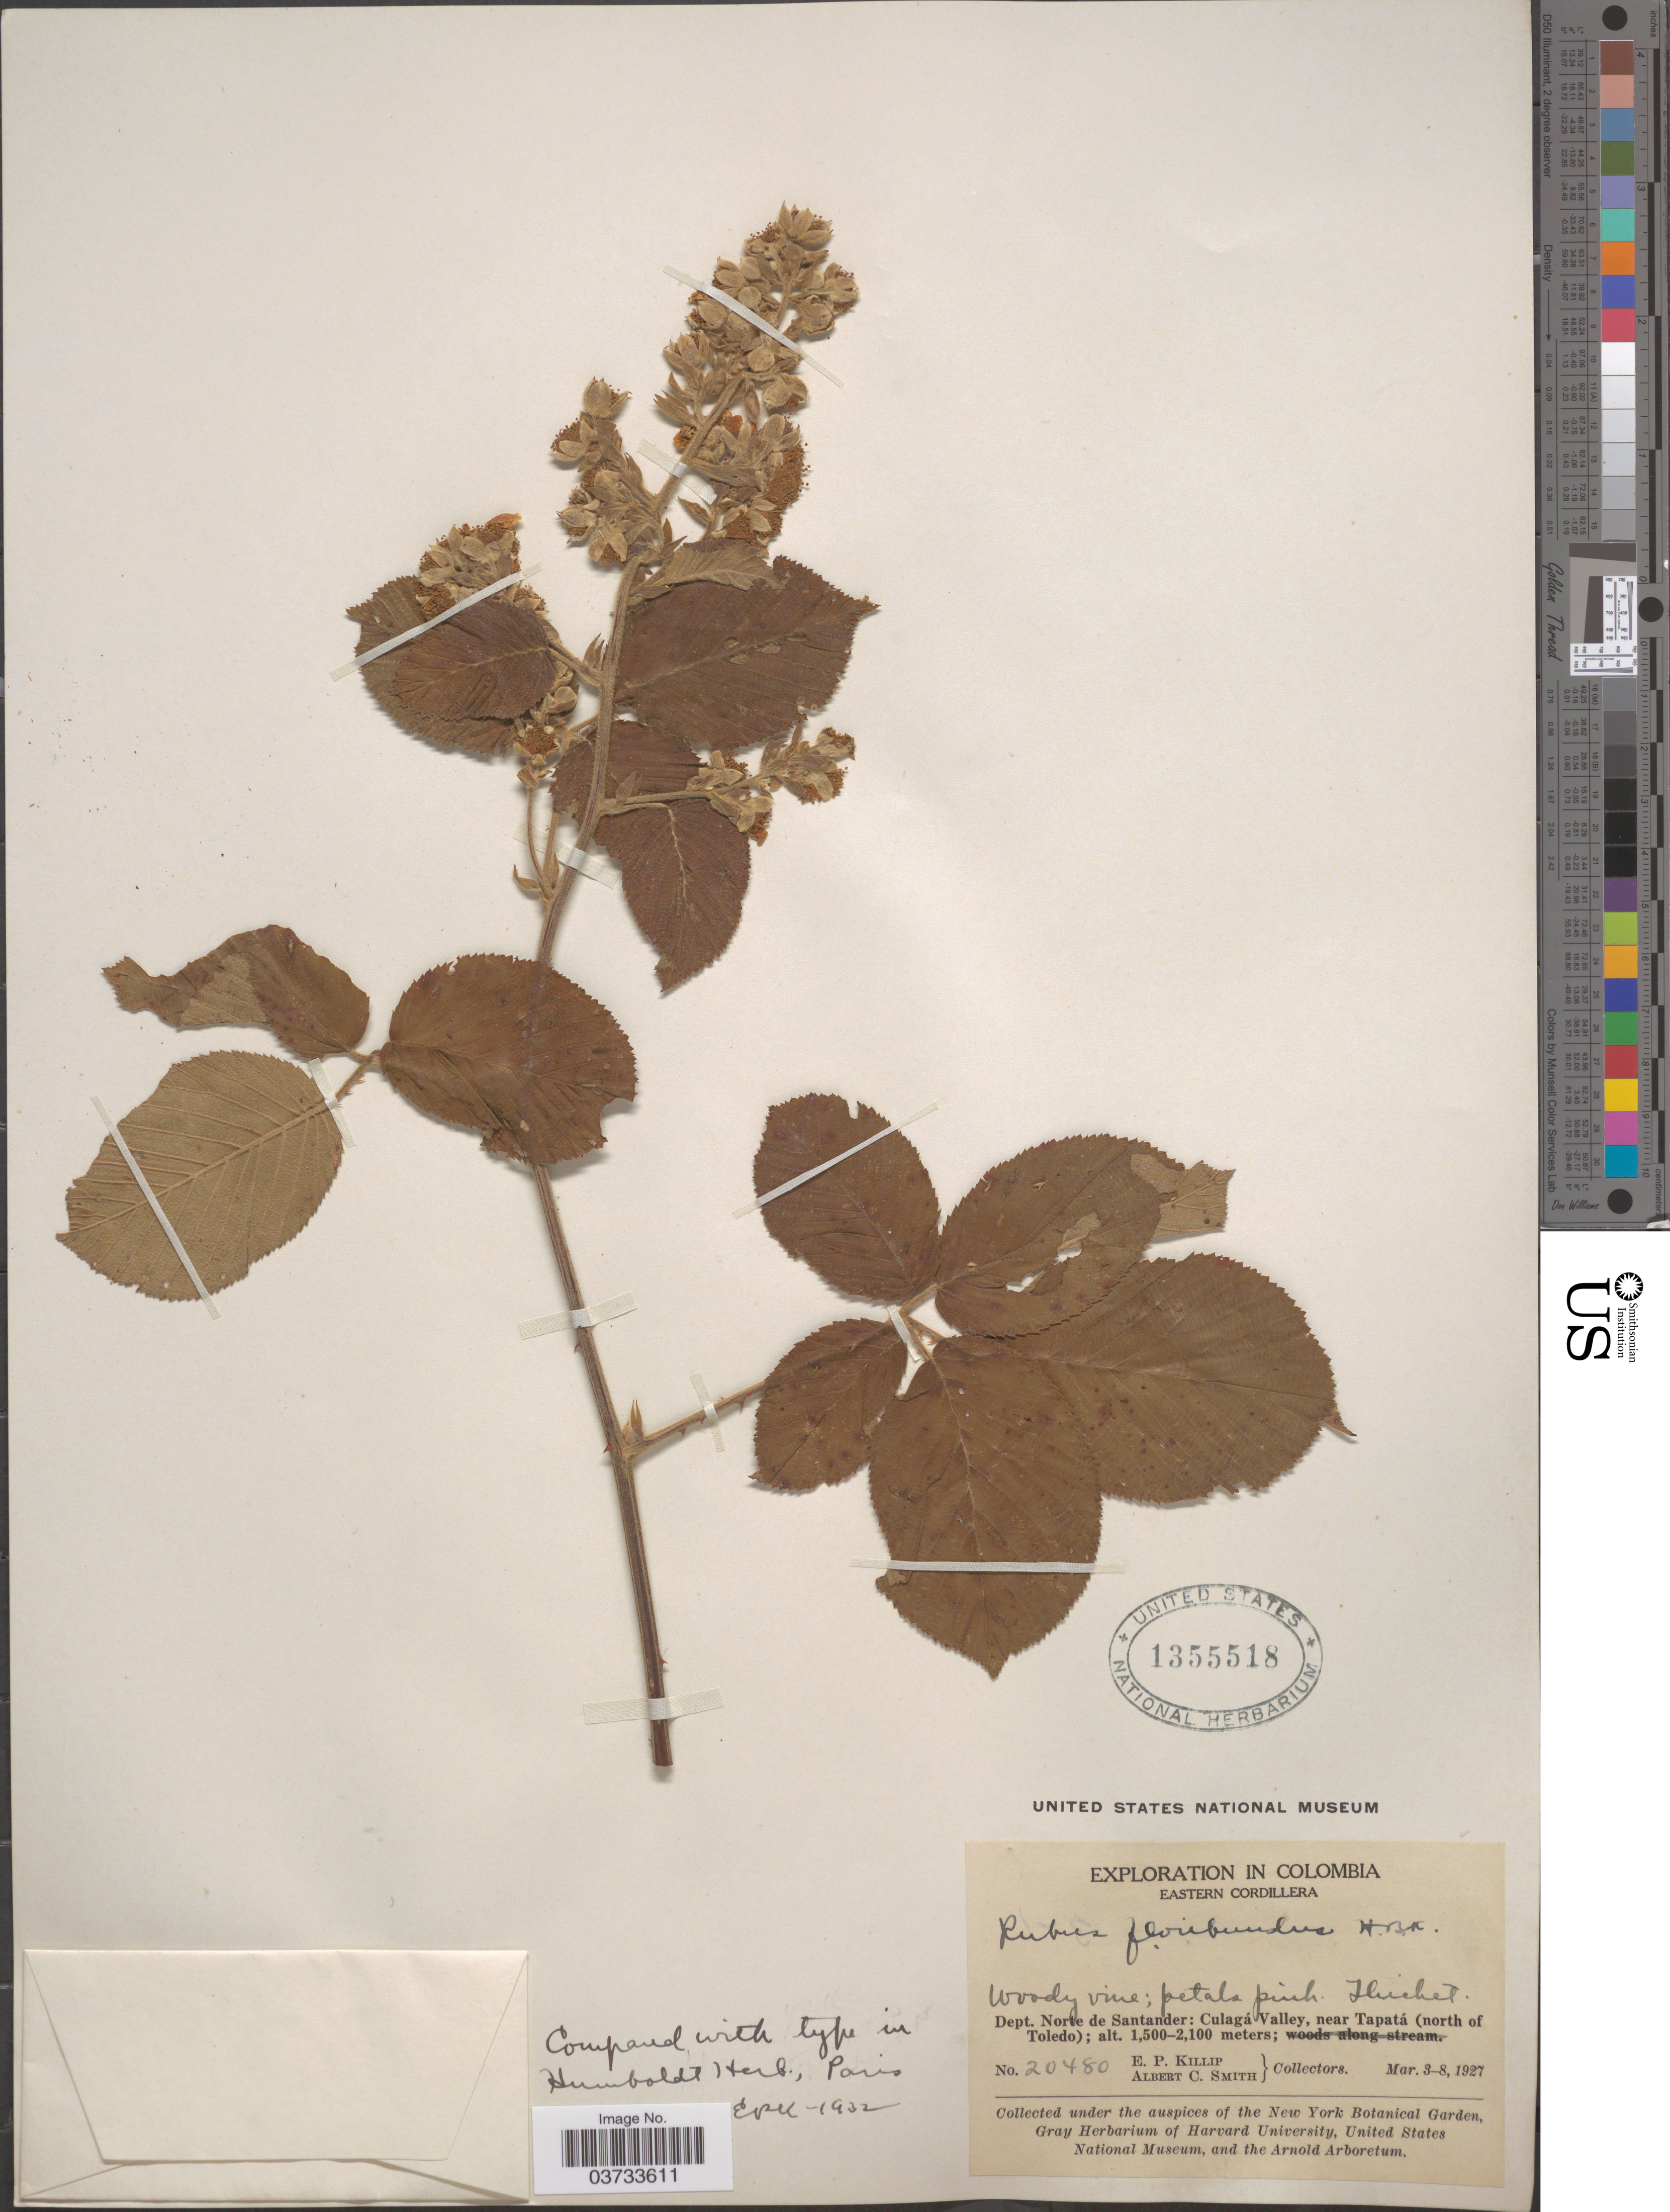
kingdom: Plantae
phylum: Tracheophyta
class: Magnoliopsida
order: Rosales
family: Rosaceae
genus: Rubus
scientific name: Rubus robustus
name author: C. Presl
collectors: E. P. Killip & A. C. Smith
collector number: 20480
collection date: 1927-03-03/1927-03-08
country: Colombia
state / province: Norte de Santander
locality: Eastern Cordillera. Dept. Norte de Santander: Culagá Valley, near Tapatá (north of Toledo).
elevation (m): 1500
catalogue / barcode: US 1355518